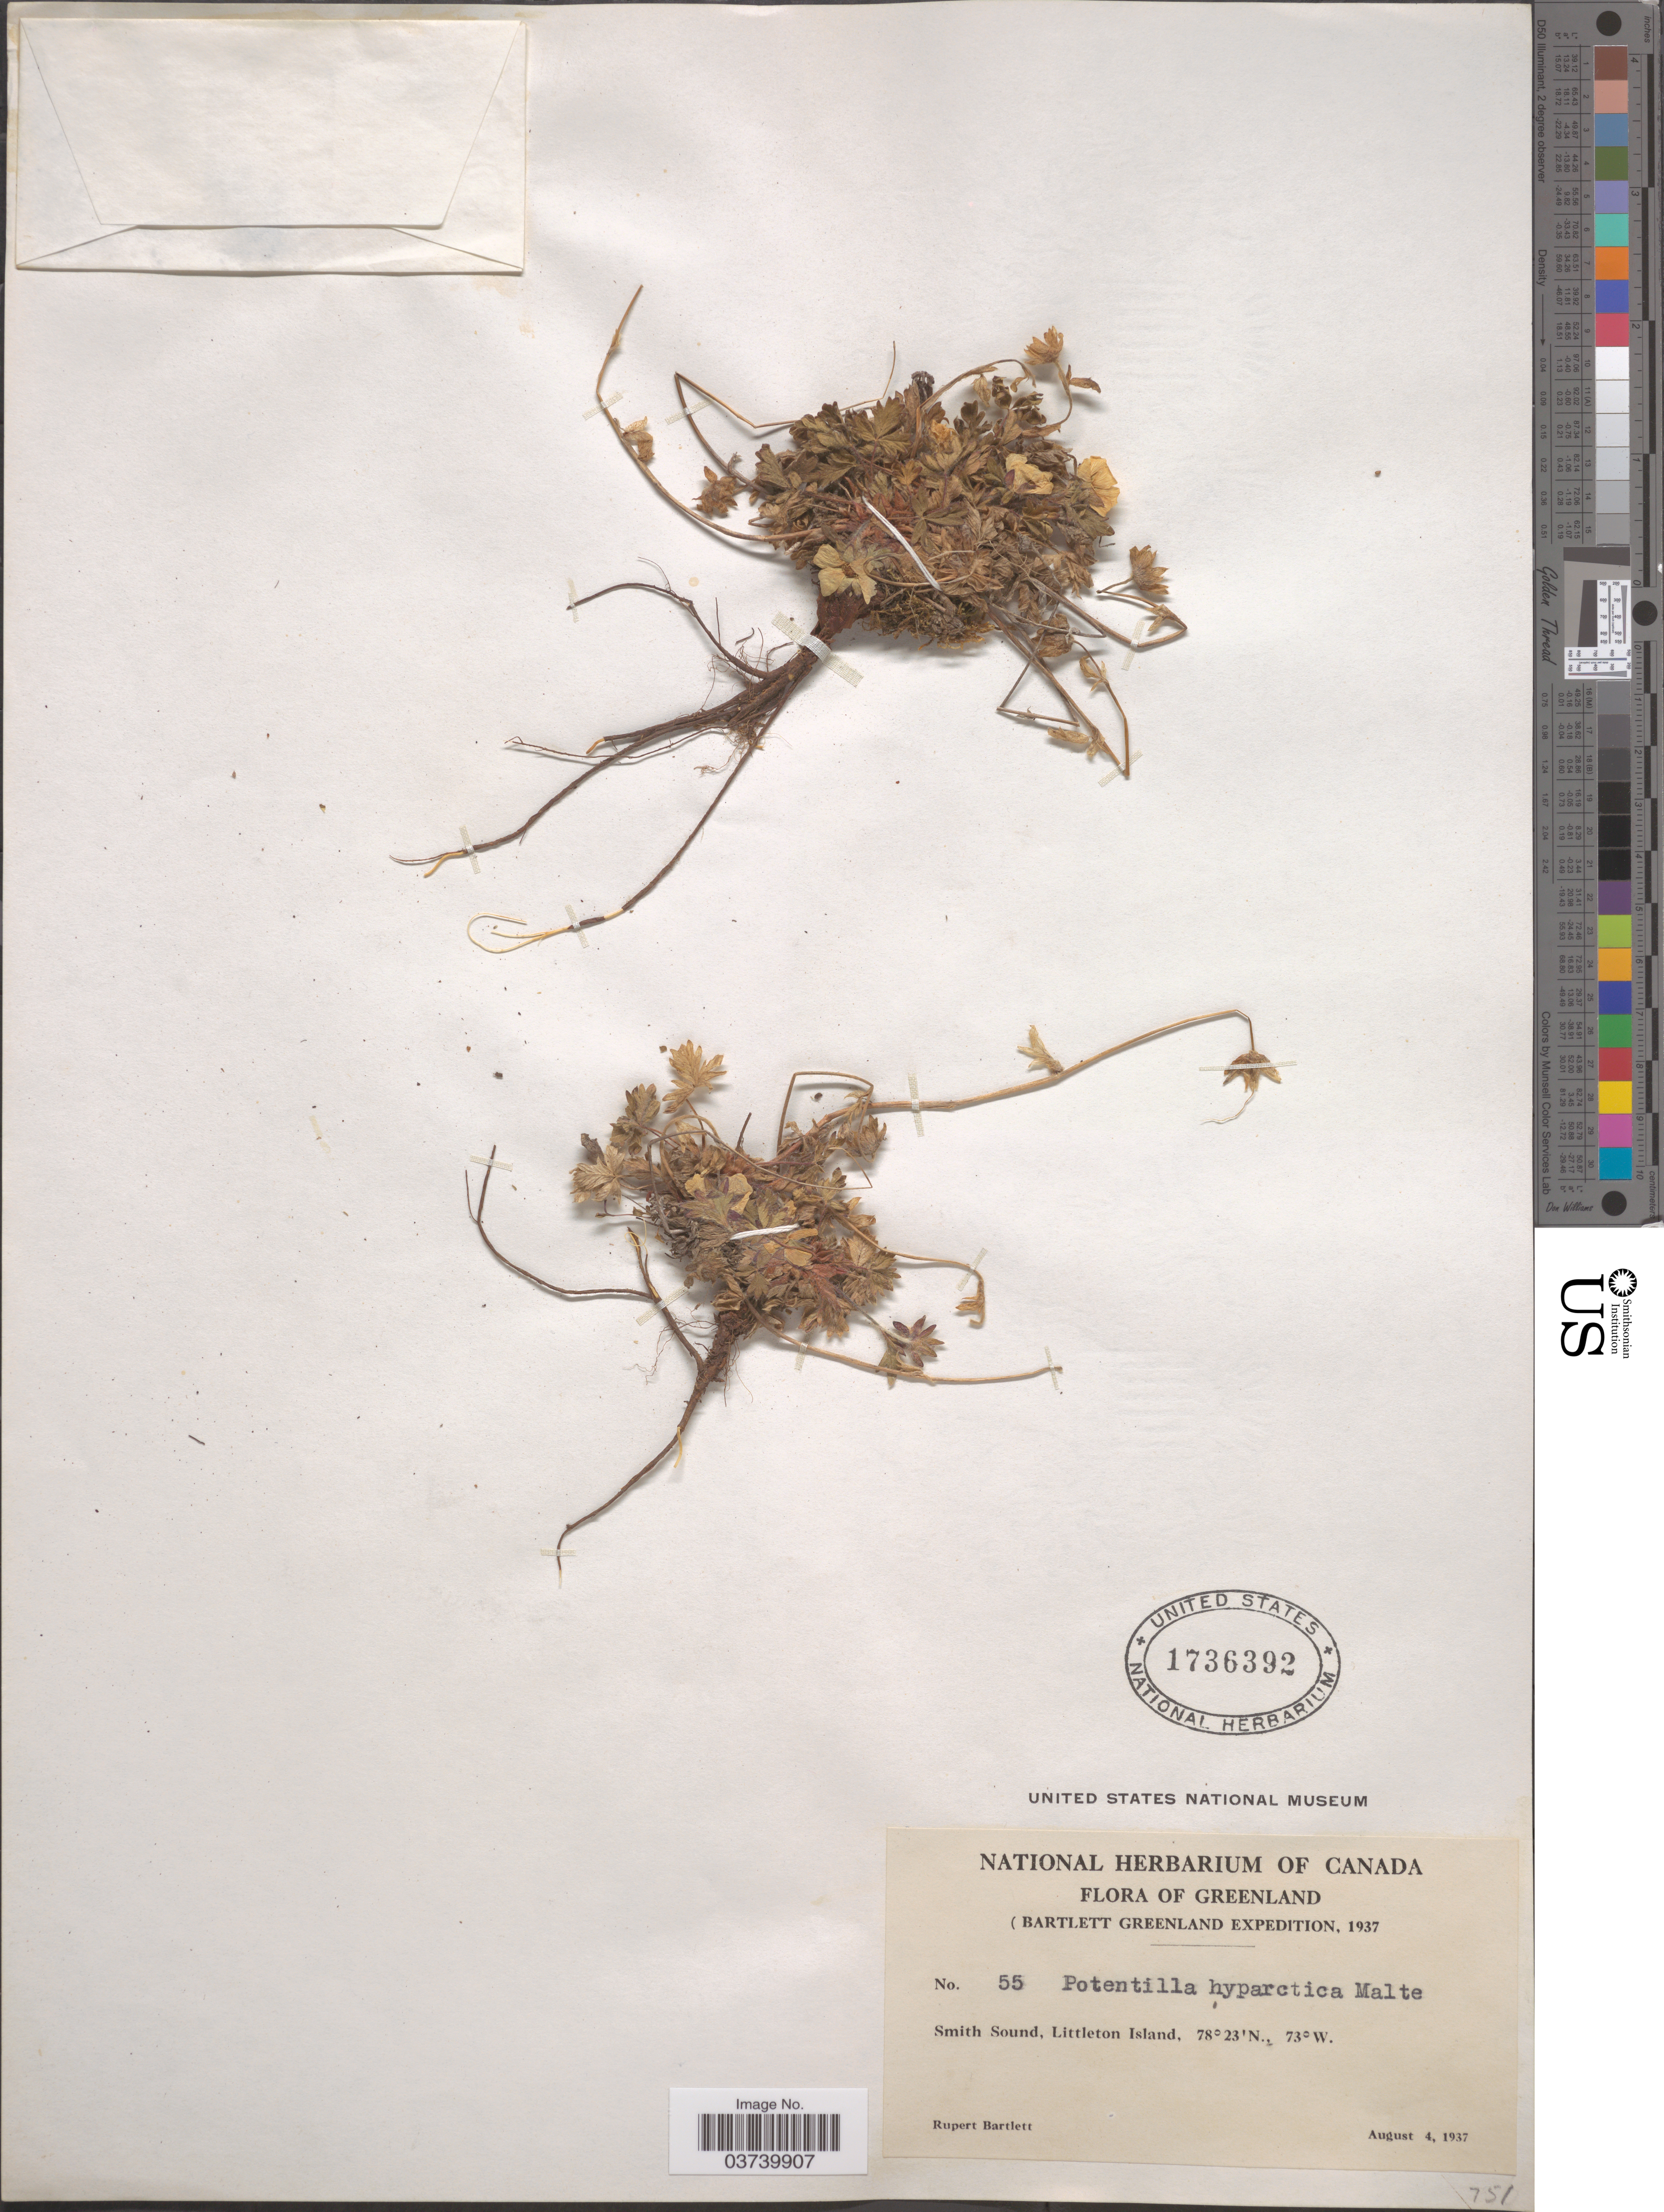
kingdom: Plantae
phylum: Tracheophyta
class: Magnoliopsida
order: Rosales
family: Rosaceae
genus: Potentilla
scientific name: Potentilla emarginata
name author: Pursh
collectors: R. Bartlett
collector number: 55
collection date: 1937-08-04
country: Greenland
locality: Smith Sound, Littleton Island.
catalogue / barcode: US 1736392